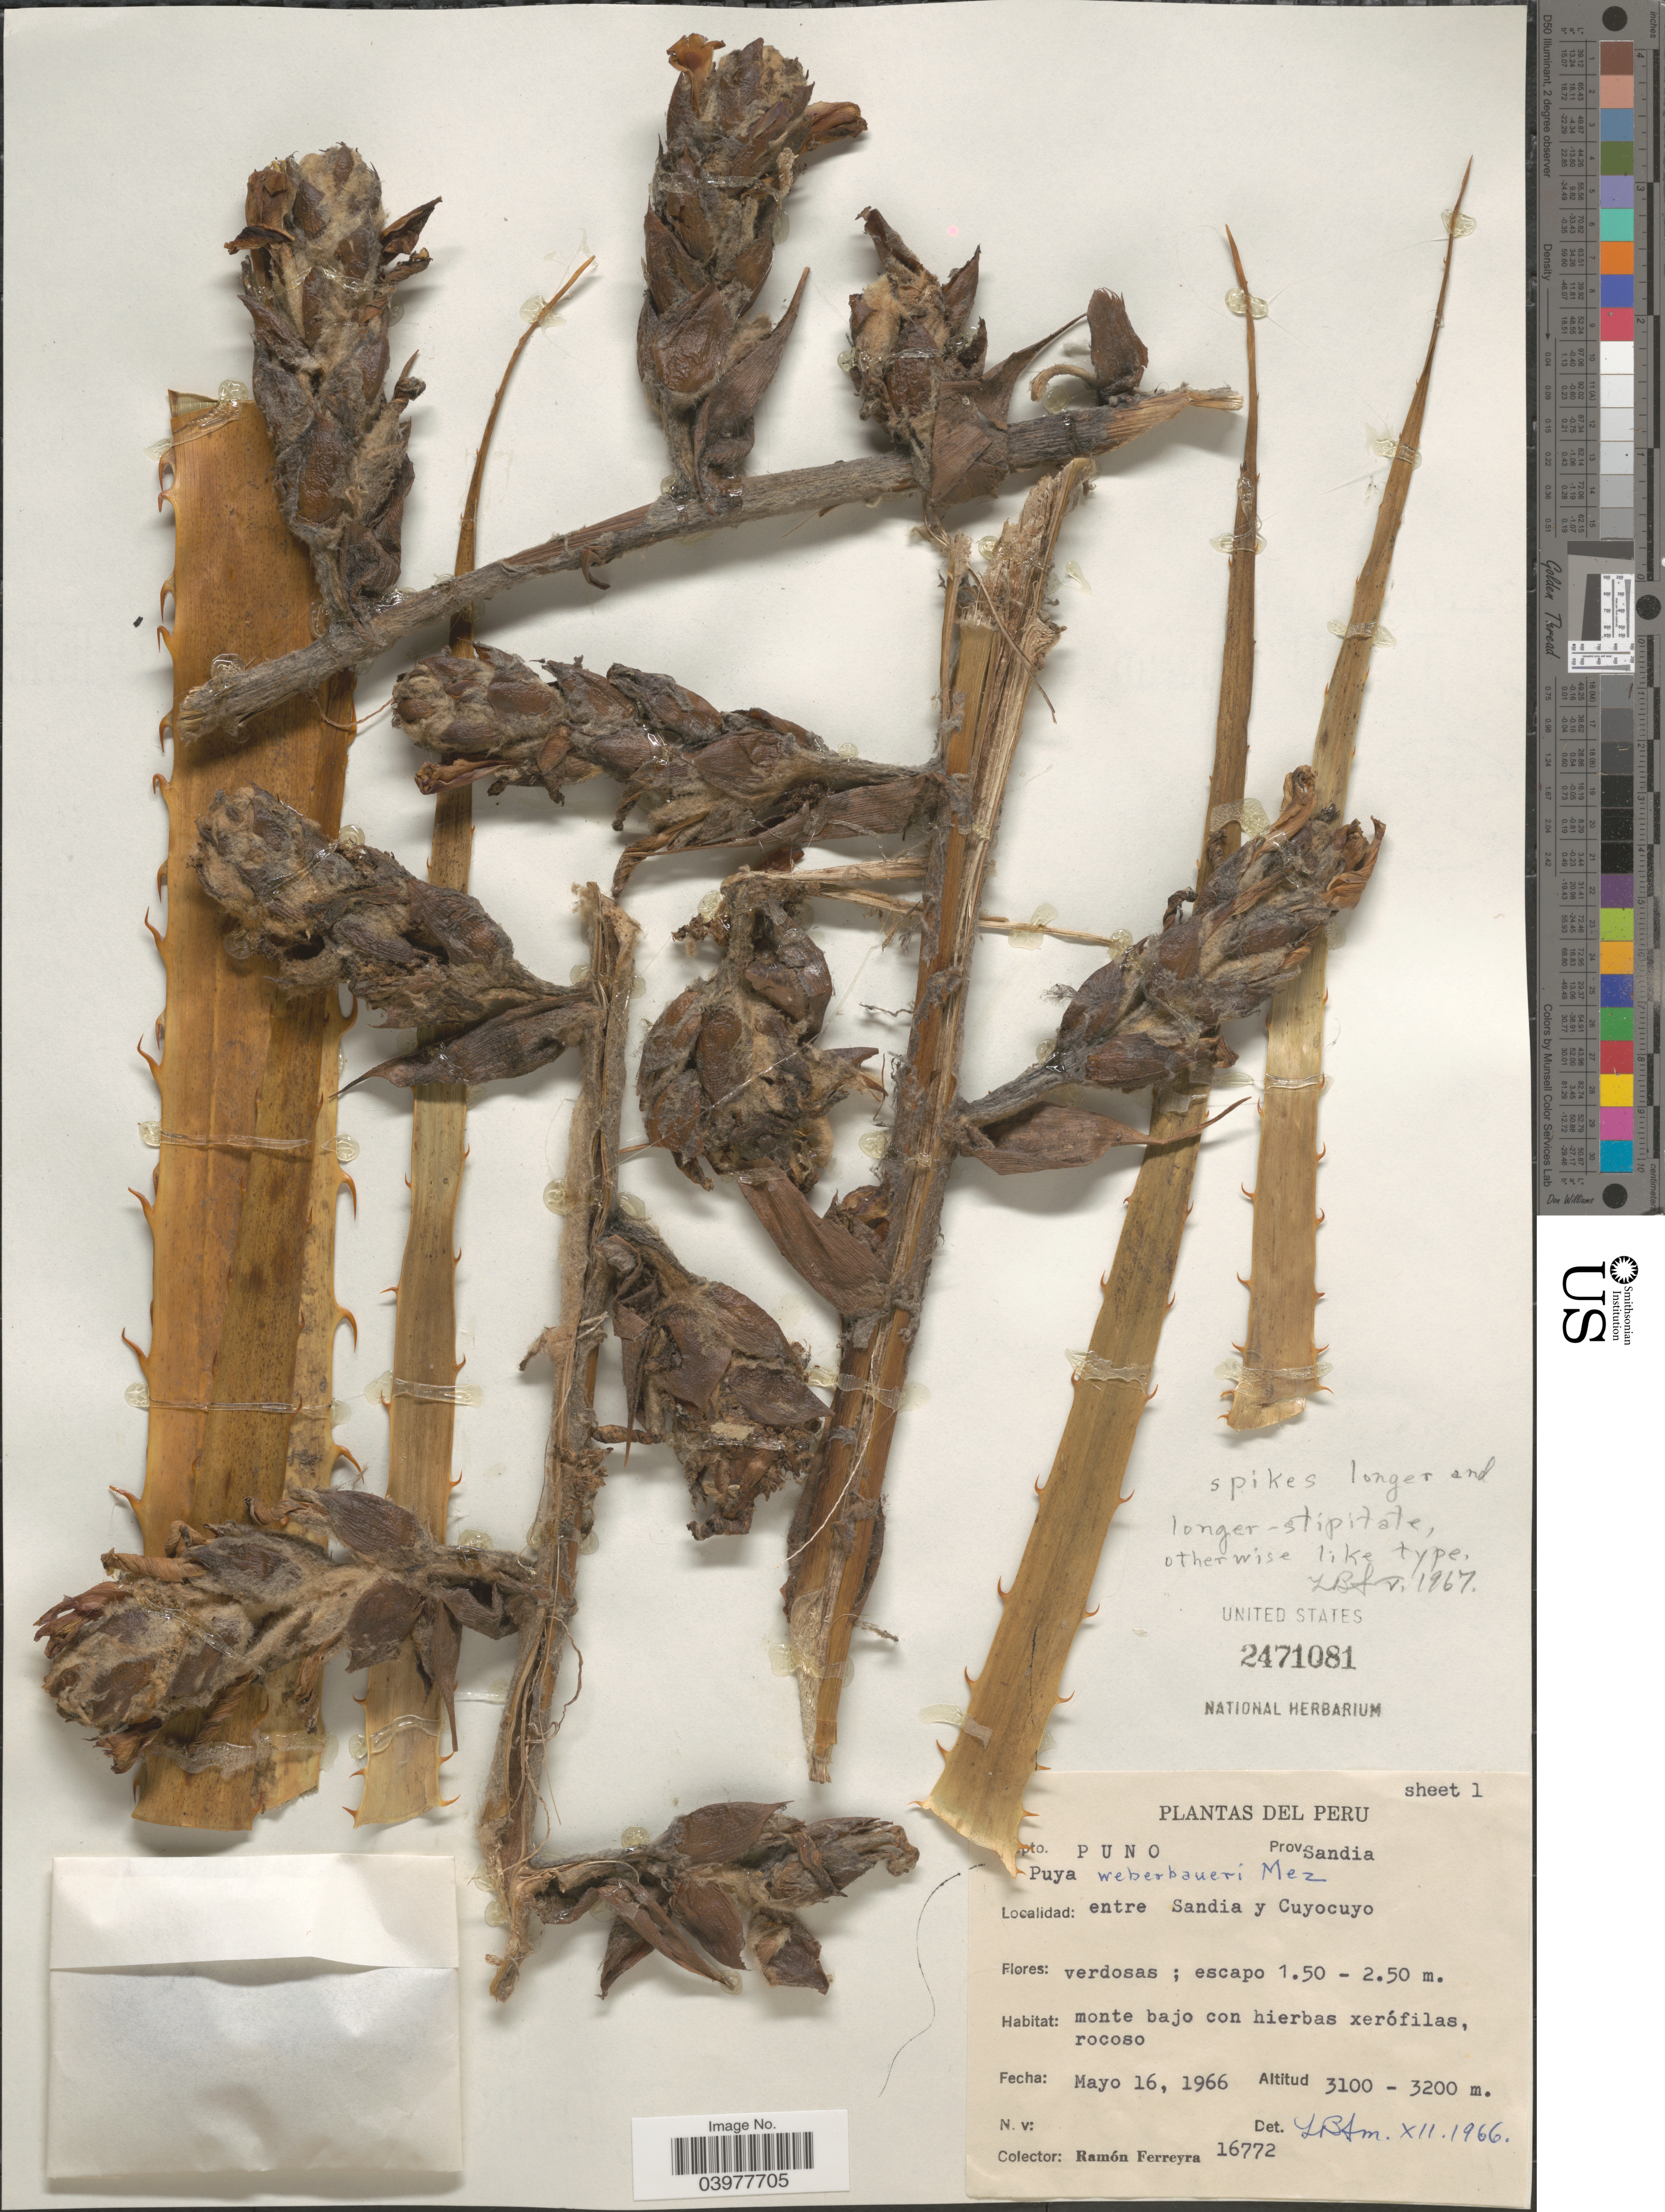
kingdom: Plantae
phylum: Tracheophyta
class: Liliopsida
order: Poales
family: Bromeliaceae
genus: Puya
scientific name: Puya weberbaueri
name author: Mez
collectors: R. A. Ferreyra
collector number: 16772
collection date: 1966-05-16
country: Peru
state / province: Puno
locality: Puno Prov. Sandia. Entre Sandia y Cuyocuyo.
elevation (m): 3100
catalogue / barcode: US 2471081